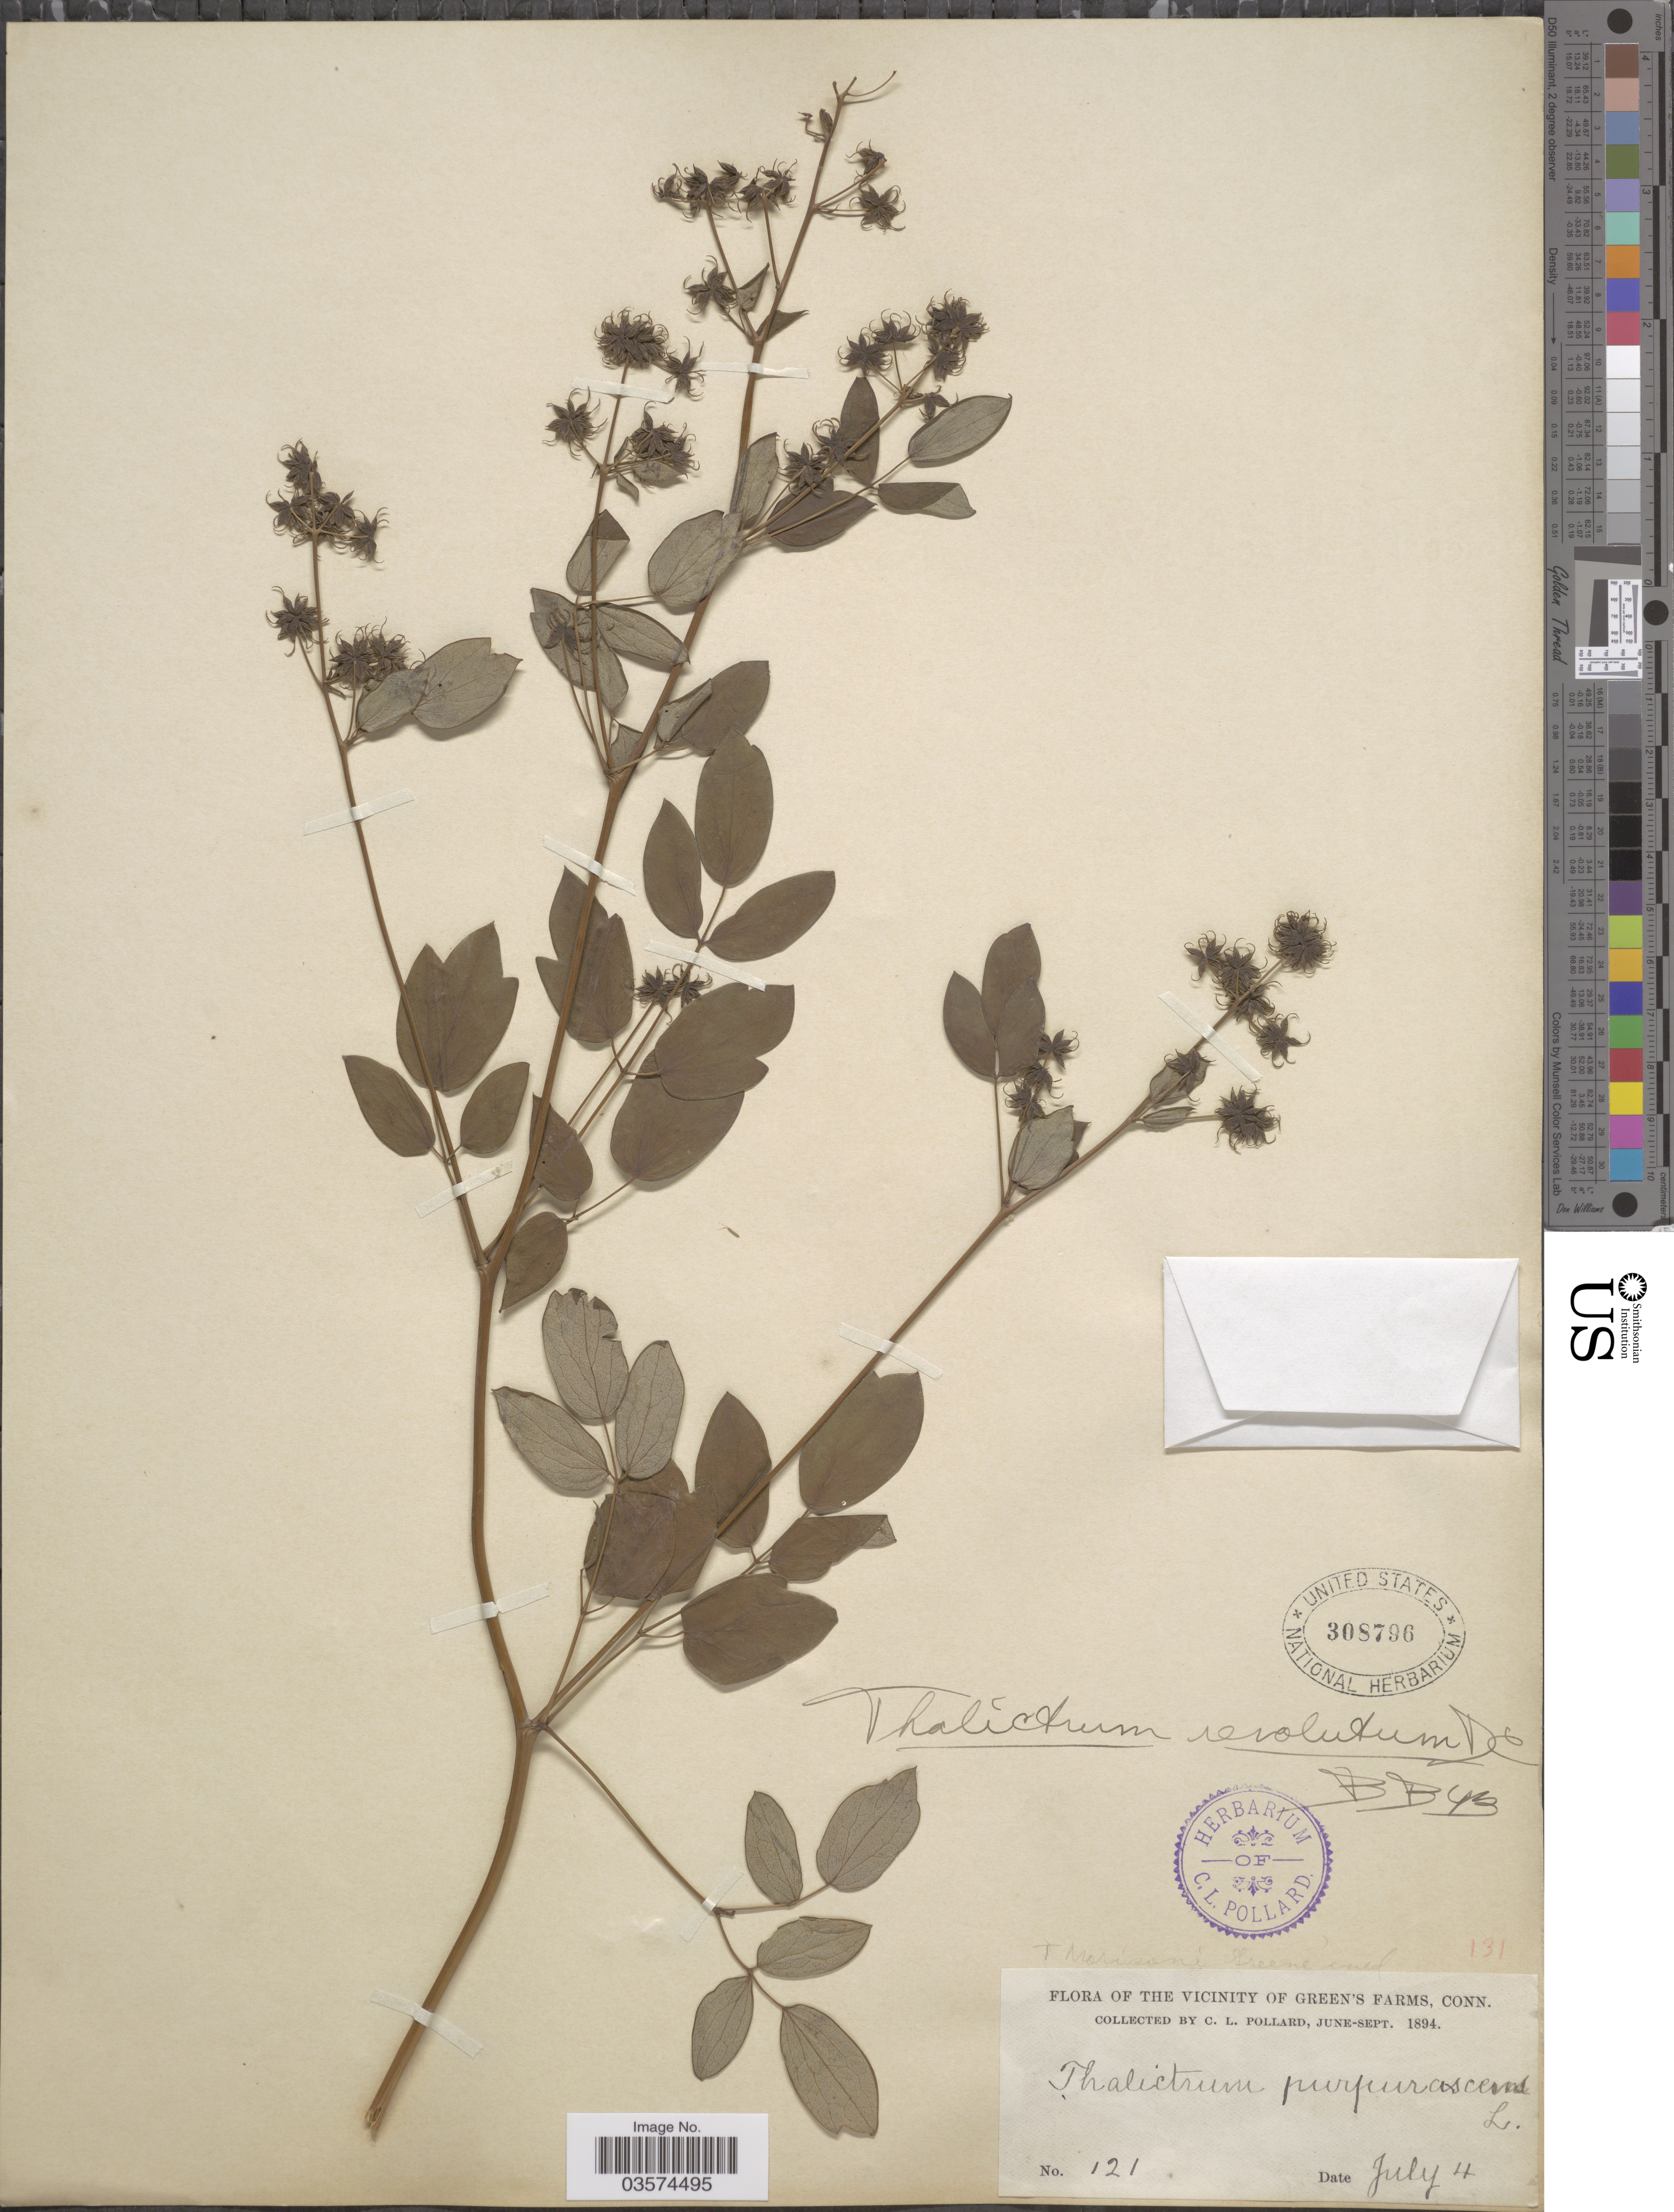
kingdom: Plantae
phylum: Tracheophyta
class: Magnoliopsida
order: Ranunculales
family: Ranunculaceae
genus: Thalictrum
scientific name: Thalictrum amphibolum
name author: Greene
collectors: C. L. Pollard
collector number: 121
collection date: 1894-07-04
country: United States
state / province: Connecticut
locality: The vicinity of Green's Farms.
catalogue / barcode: US 308796